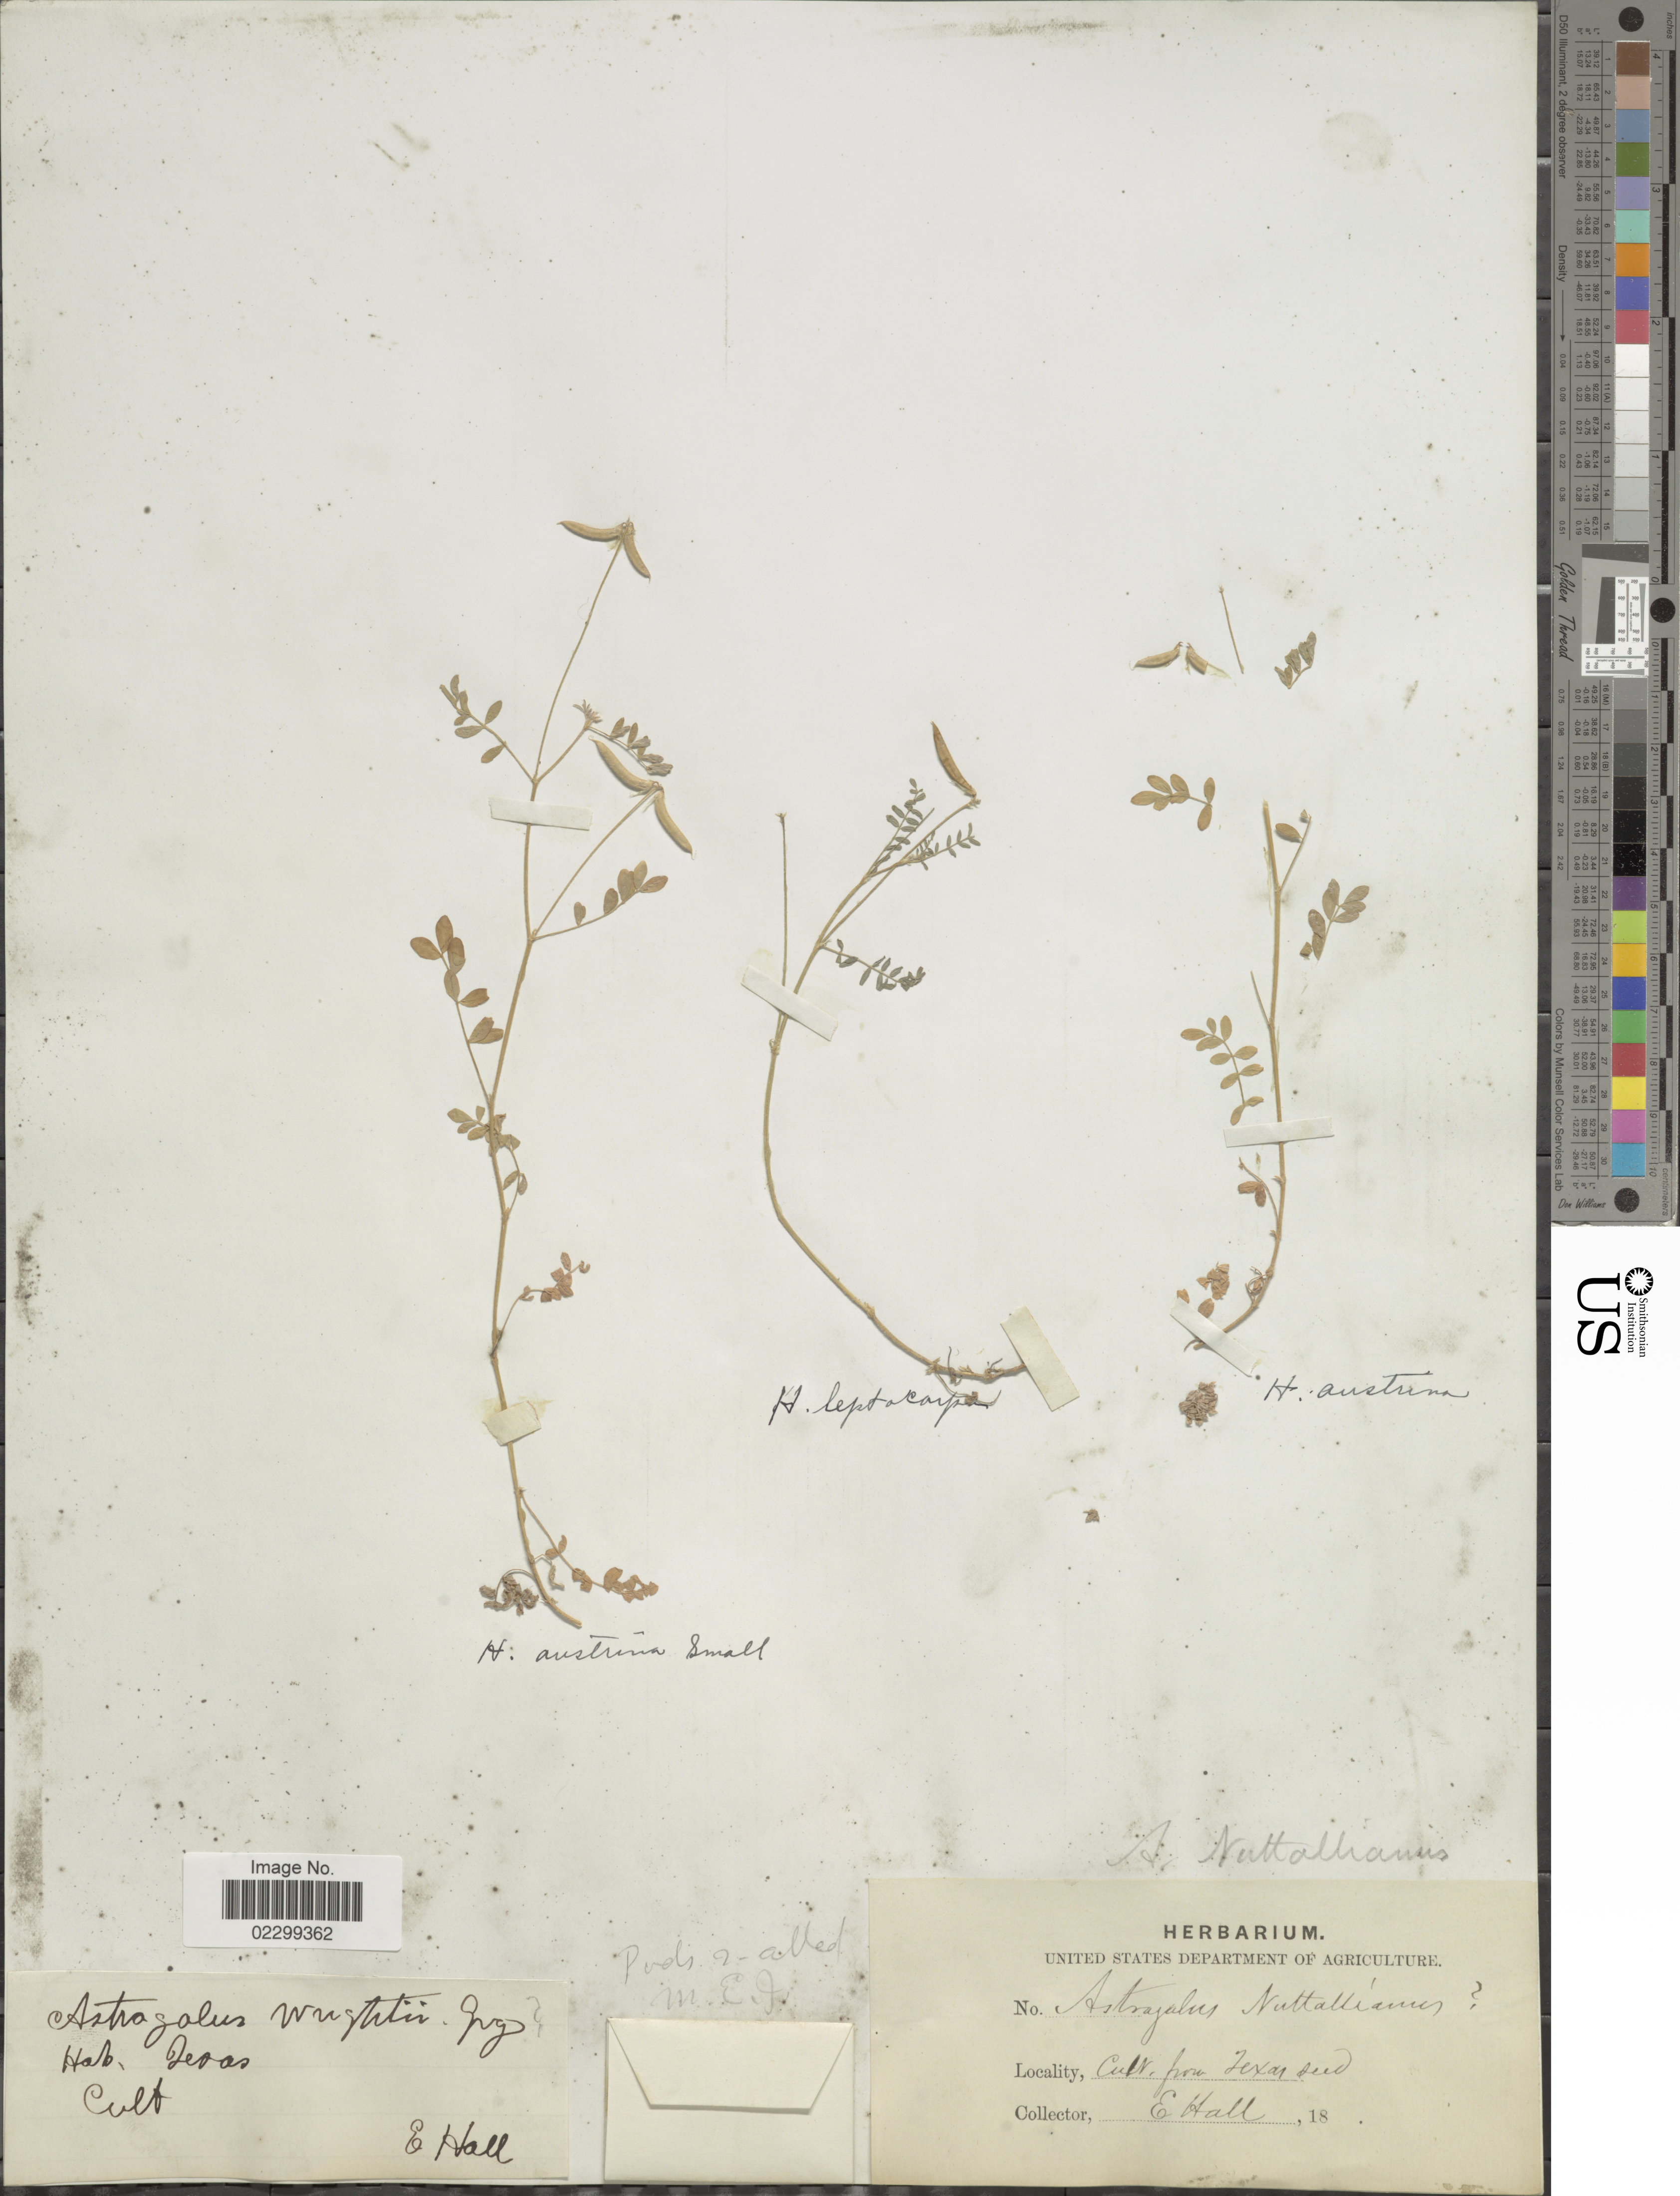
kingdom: Plantae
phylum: Tracheophyta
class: Magnoliopsida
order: Fabales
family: Fabaceae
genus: Astragalus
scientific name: Astragalus austrinus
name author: (Small) O.E. Schulz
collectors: E. Hall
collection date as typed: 18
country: United States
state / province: Texas